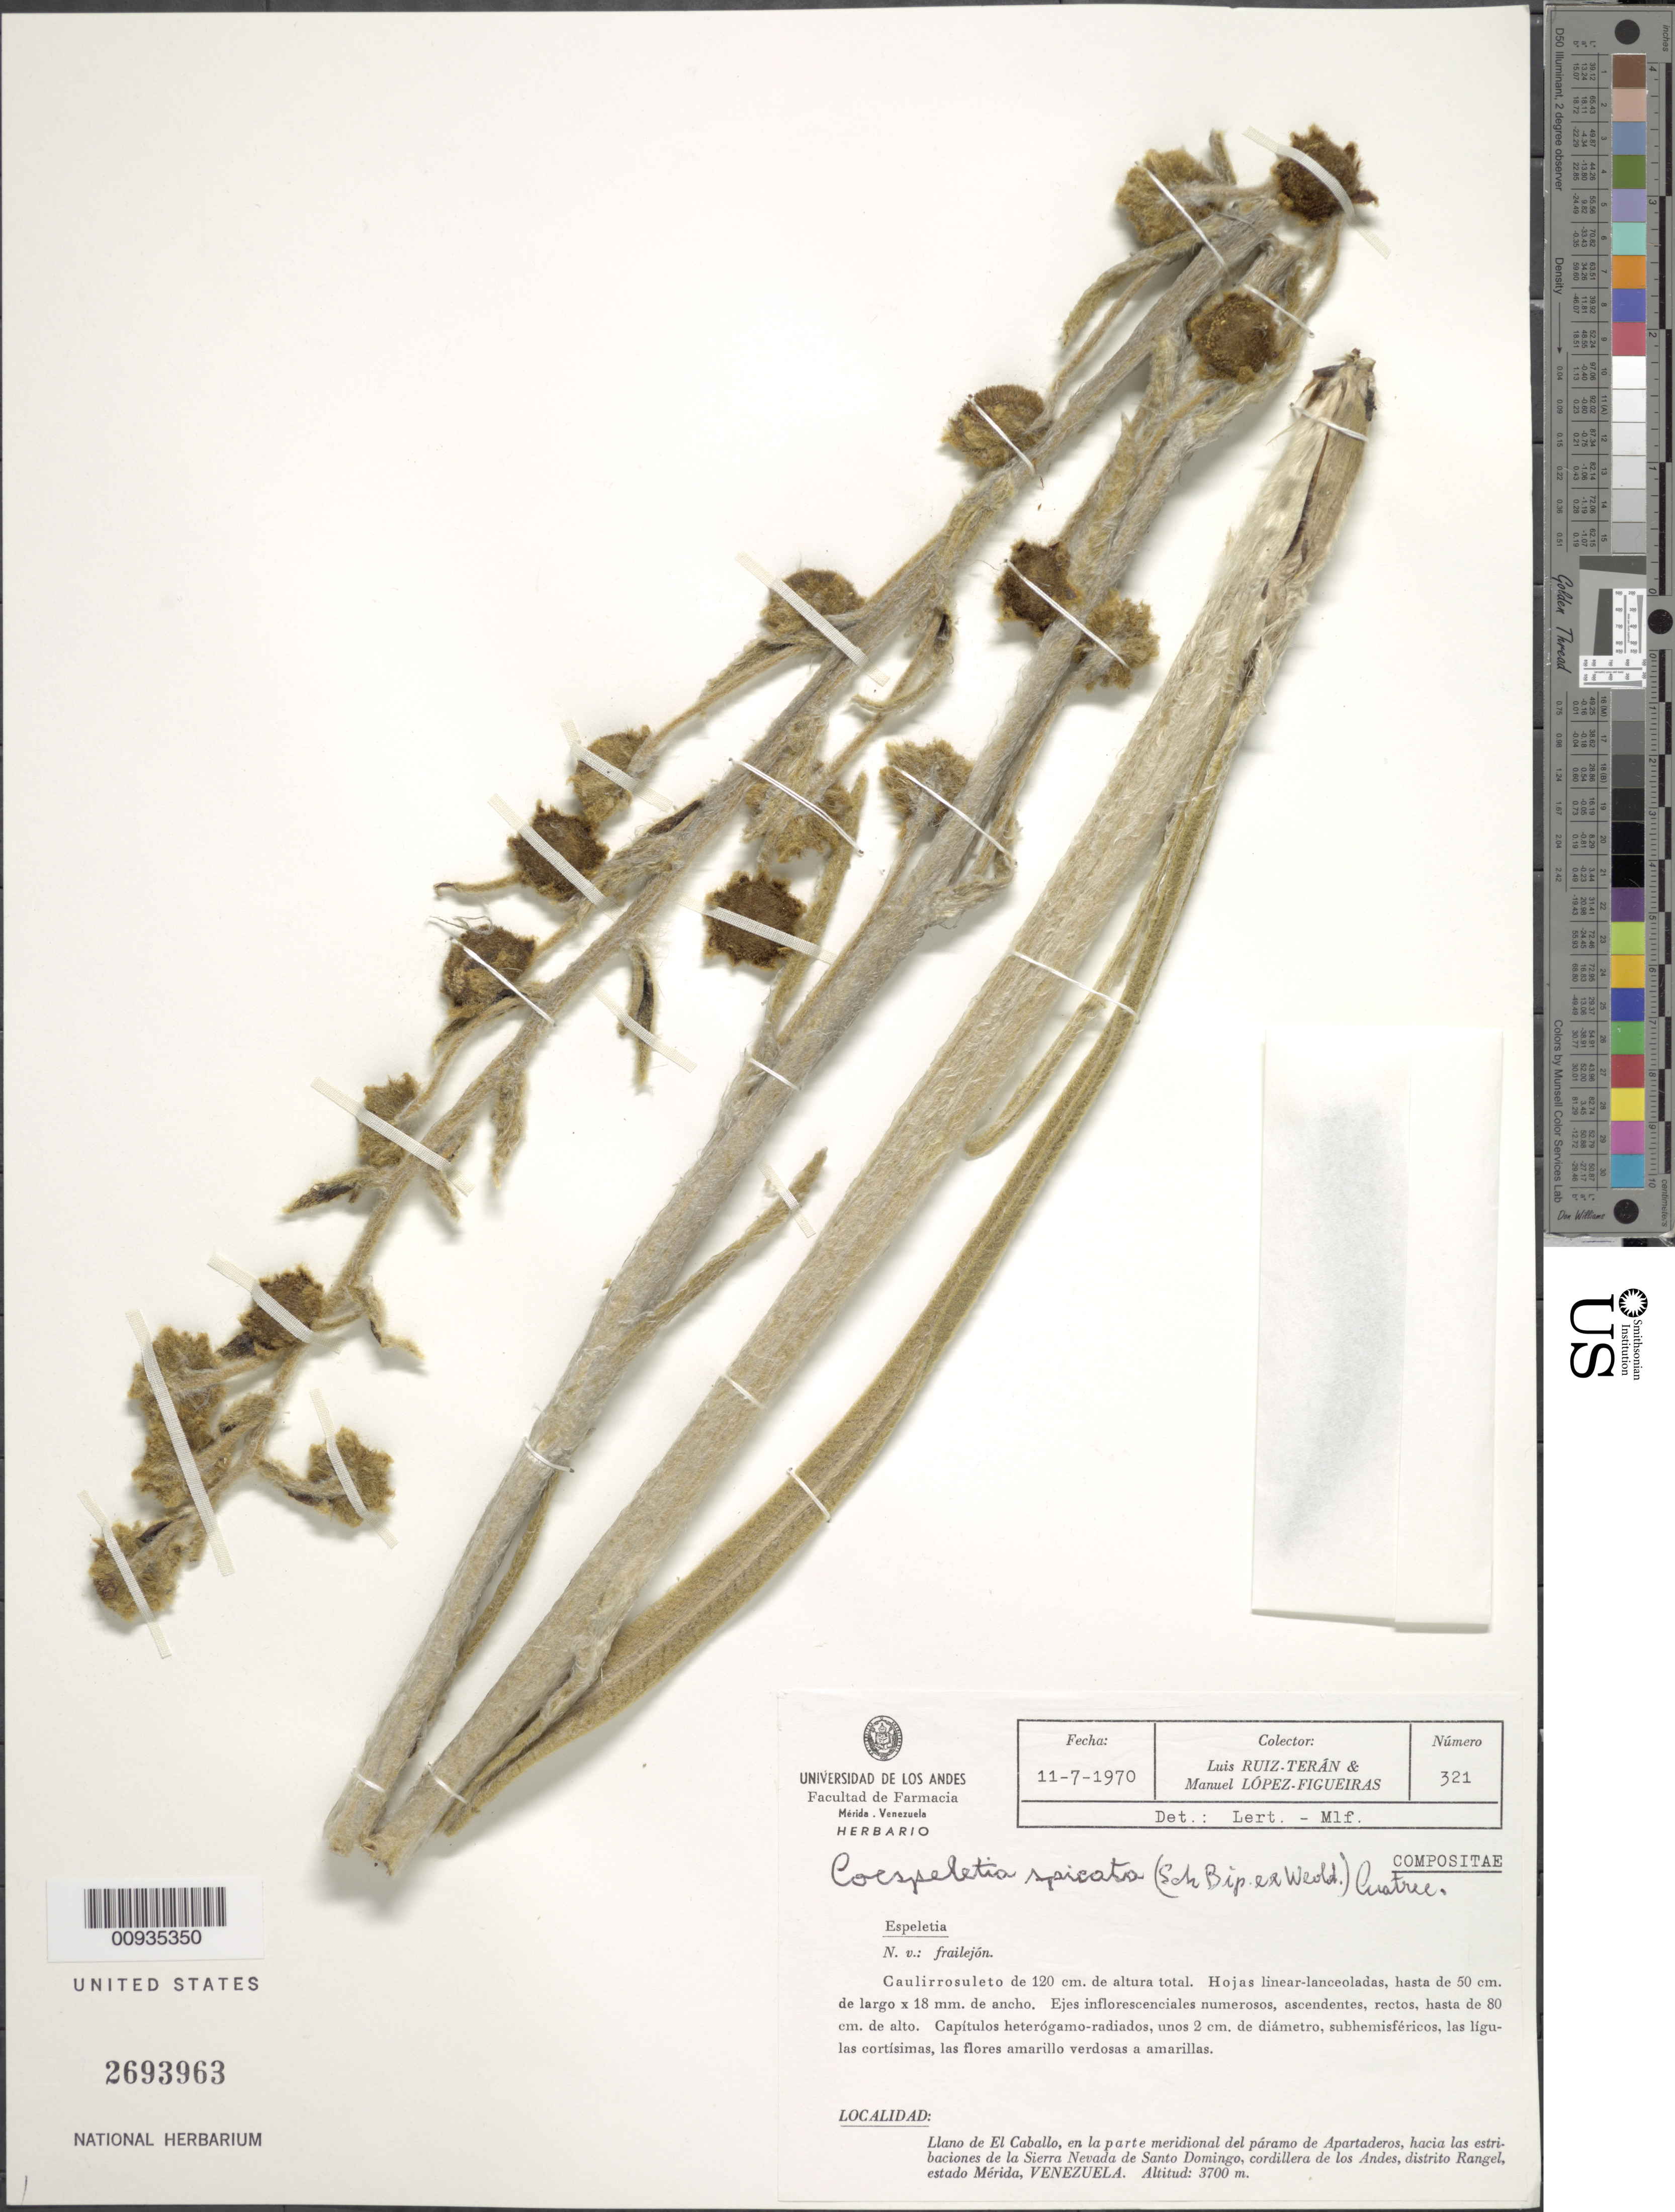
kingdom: Plantae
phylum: Tracheophyta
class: Magnoliopsida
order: Asterales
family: Asteraceae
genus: Coespeletia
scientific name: Coespeletia spicata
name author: (Sch. Bip. ex Wedd.) Cuatrec.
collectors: L. Teran & M. López Figueiras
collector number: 321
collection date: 1970-07-11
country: Venezuela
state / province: Mérida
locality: Llano de El Caballo, en la parte meridional del paramo de Apartaderos, hacia las estribaciones de la Sierra Nevada de Santo Domingo, cordillera de los Andes, distrito Rangel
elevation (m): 3700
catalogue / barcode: US 2693963